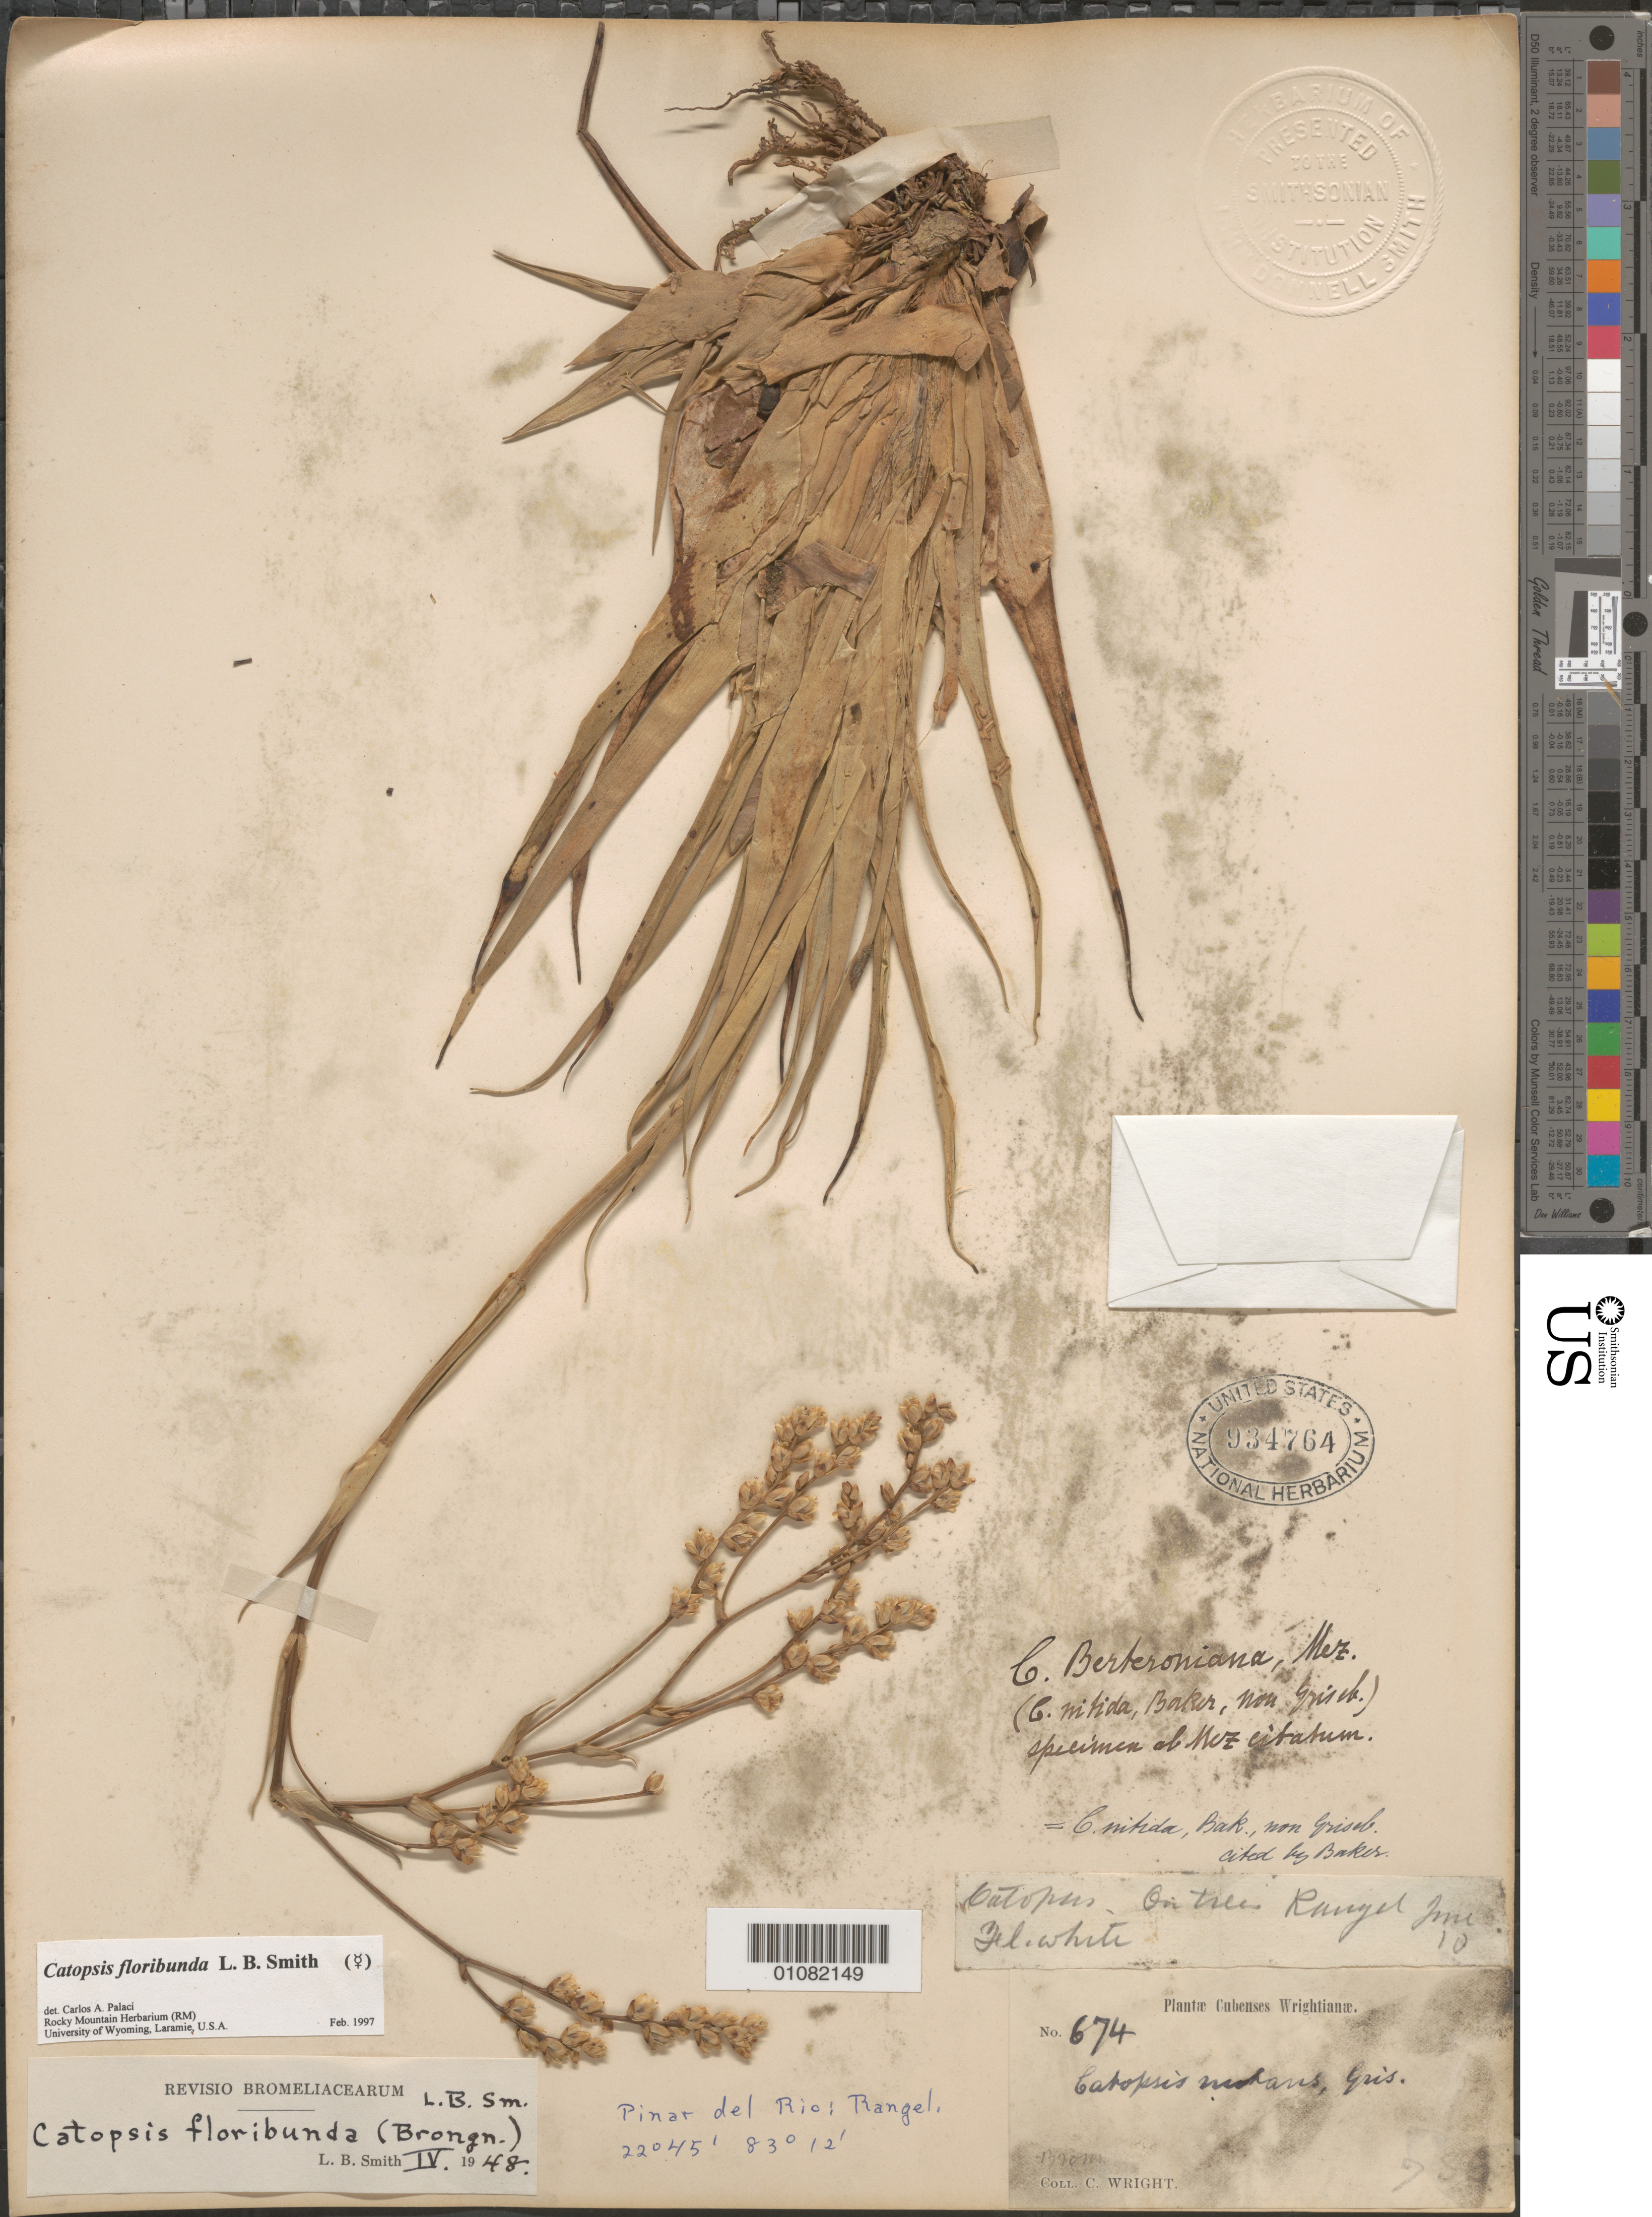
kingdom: Plantae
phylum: Tracheophyta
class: Liliopsida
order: Poales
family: Bromeliaceae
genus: Catopsis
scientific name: Catopsis floribunda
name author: L.B. Sm.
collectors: C. Wright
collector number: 674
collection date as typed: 1800 to 1899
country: Cuba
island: Cuba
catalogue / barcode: US 934764